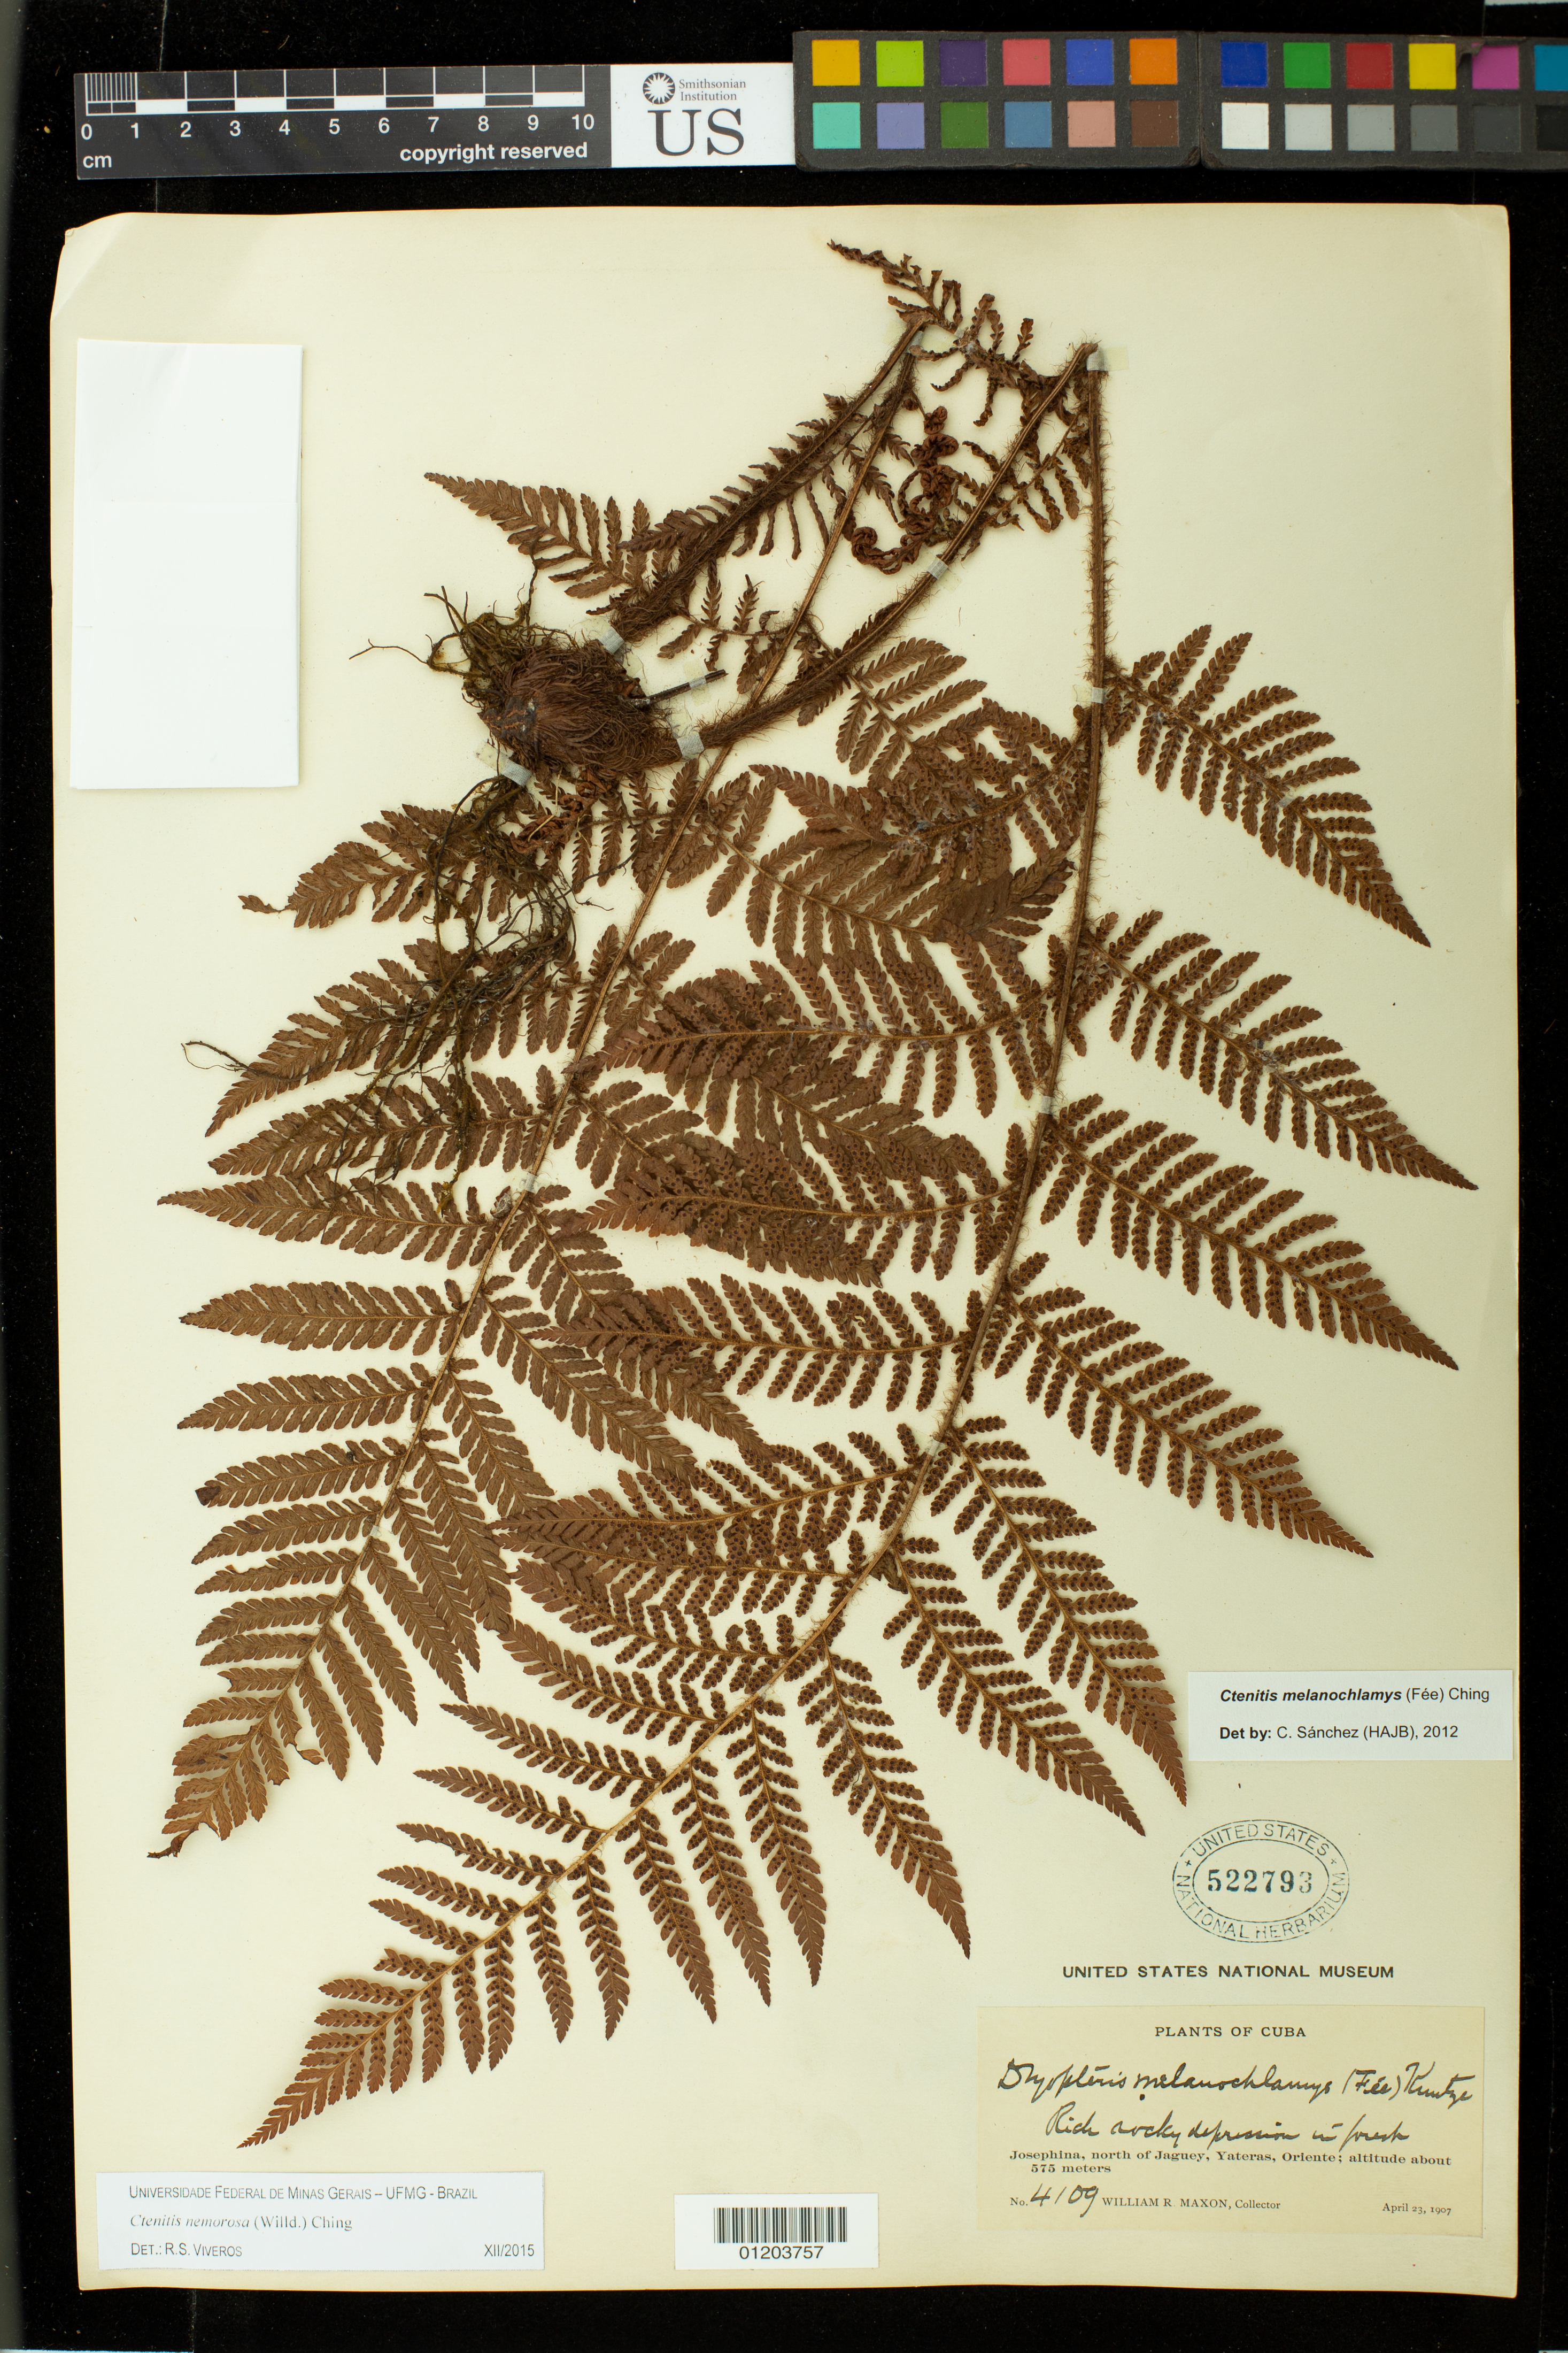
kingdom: Plantae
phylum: Tracheophyta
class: Polypodiopsida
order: Polypodiales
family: Dryopteridaceae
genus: Ctenitis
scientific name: Ctenitis melanochlamys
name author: (Fée) Ching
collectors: W. R. Maxon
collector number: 4109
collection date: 1907-04-23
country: Cuba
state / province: Guantanamo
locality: Josephina, N of Jaguey, Tateras, Oriente.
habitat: Rich rocky depression in forest.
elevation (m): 575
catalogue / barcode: US 522793